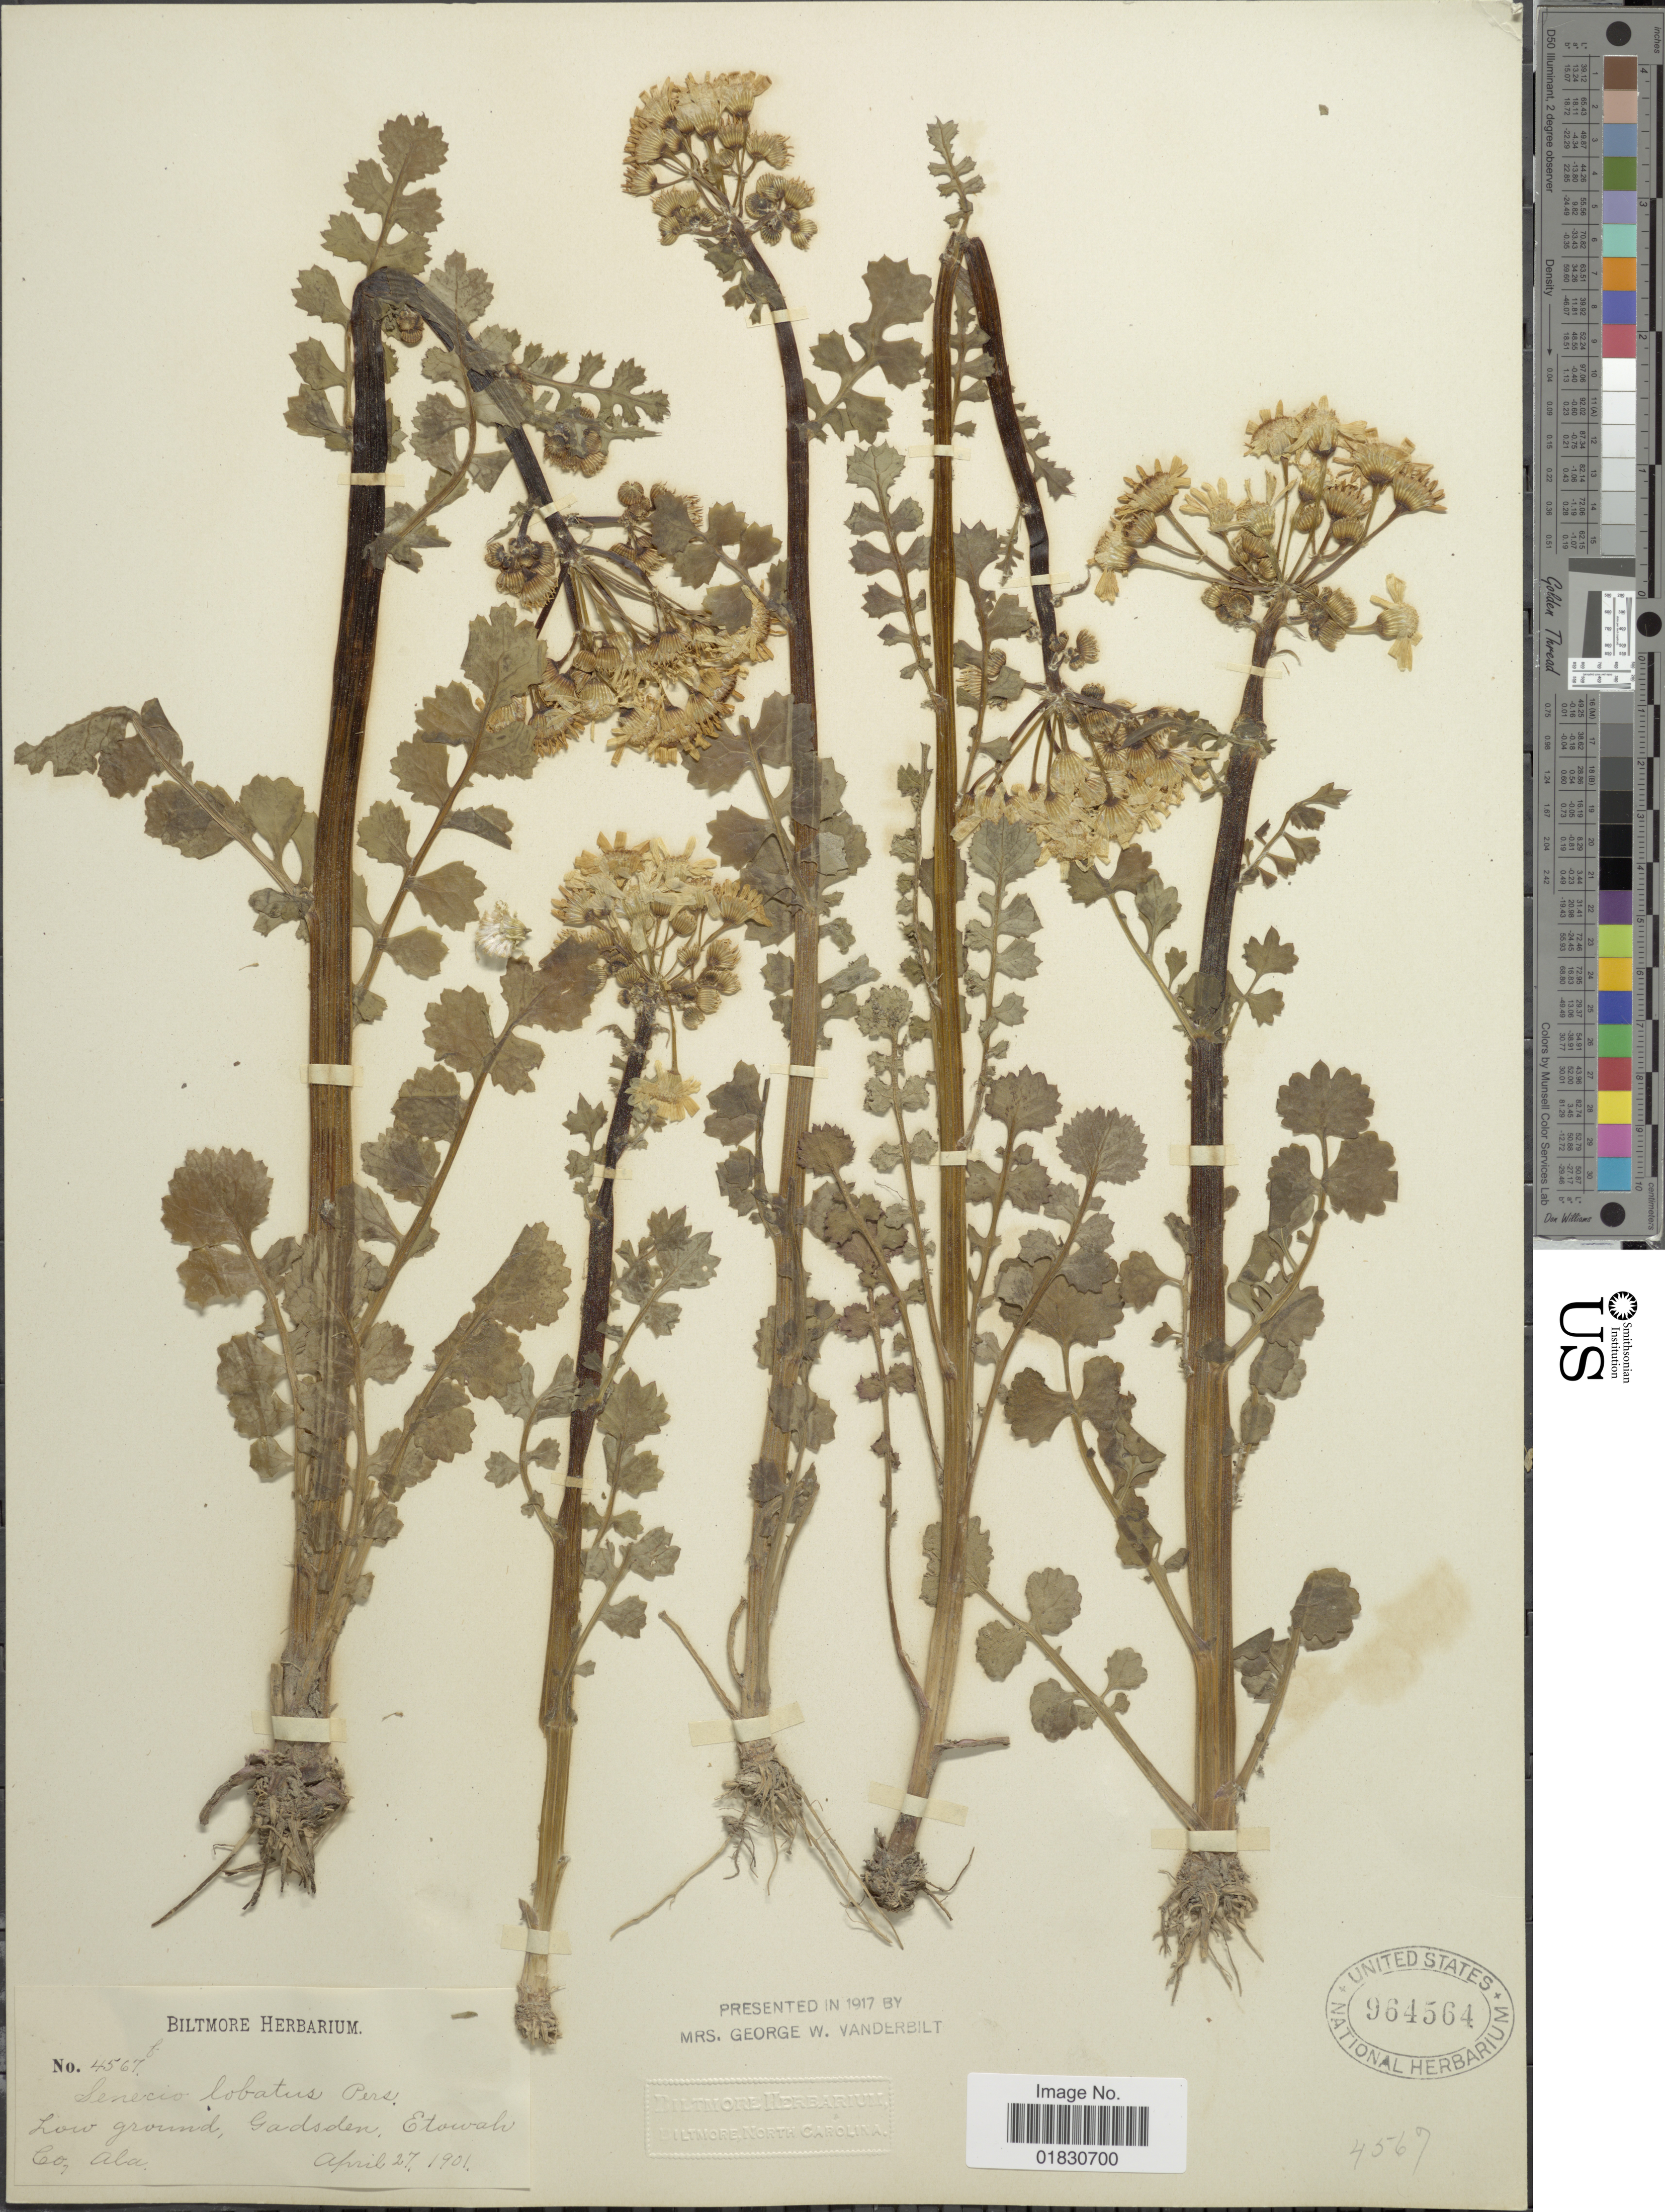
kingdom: Plantae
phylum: Tracheophyta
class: Magnoliopsida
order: Asterales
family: Asteraceae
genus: Packera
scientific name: Packera glabella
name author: (Poir.) C. Jeffrey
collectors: ex herb. Biltmore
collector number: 4567f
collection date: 1901-04-27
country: United States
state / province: Alabama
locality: Low ground, Gadsden, Etowah Co., Ala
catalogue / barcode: US 964564